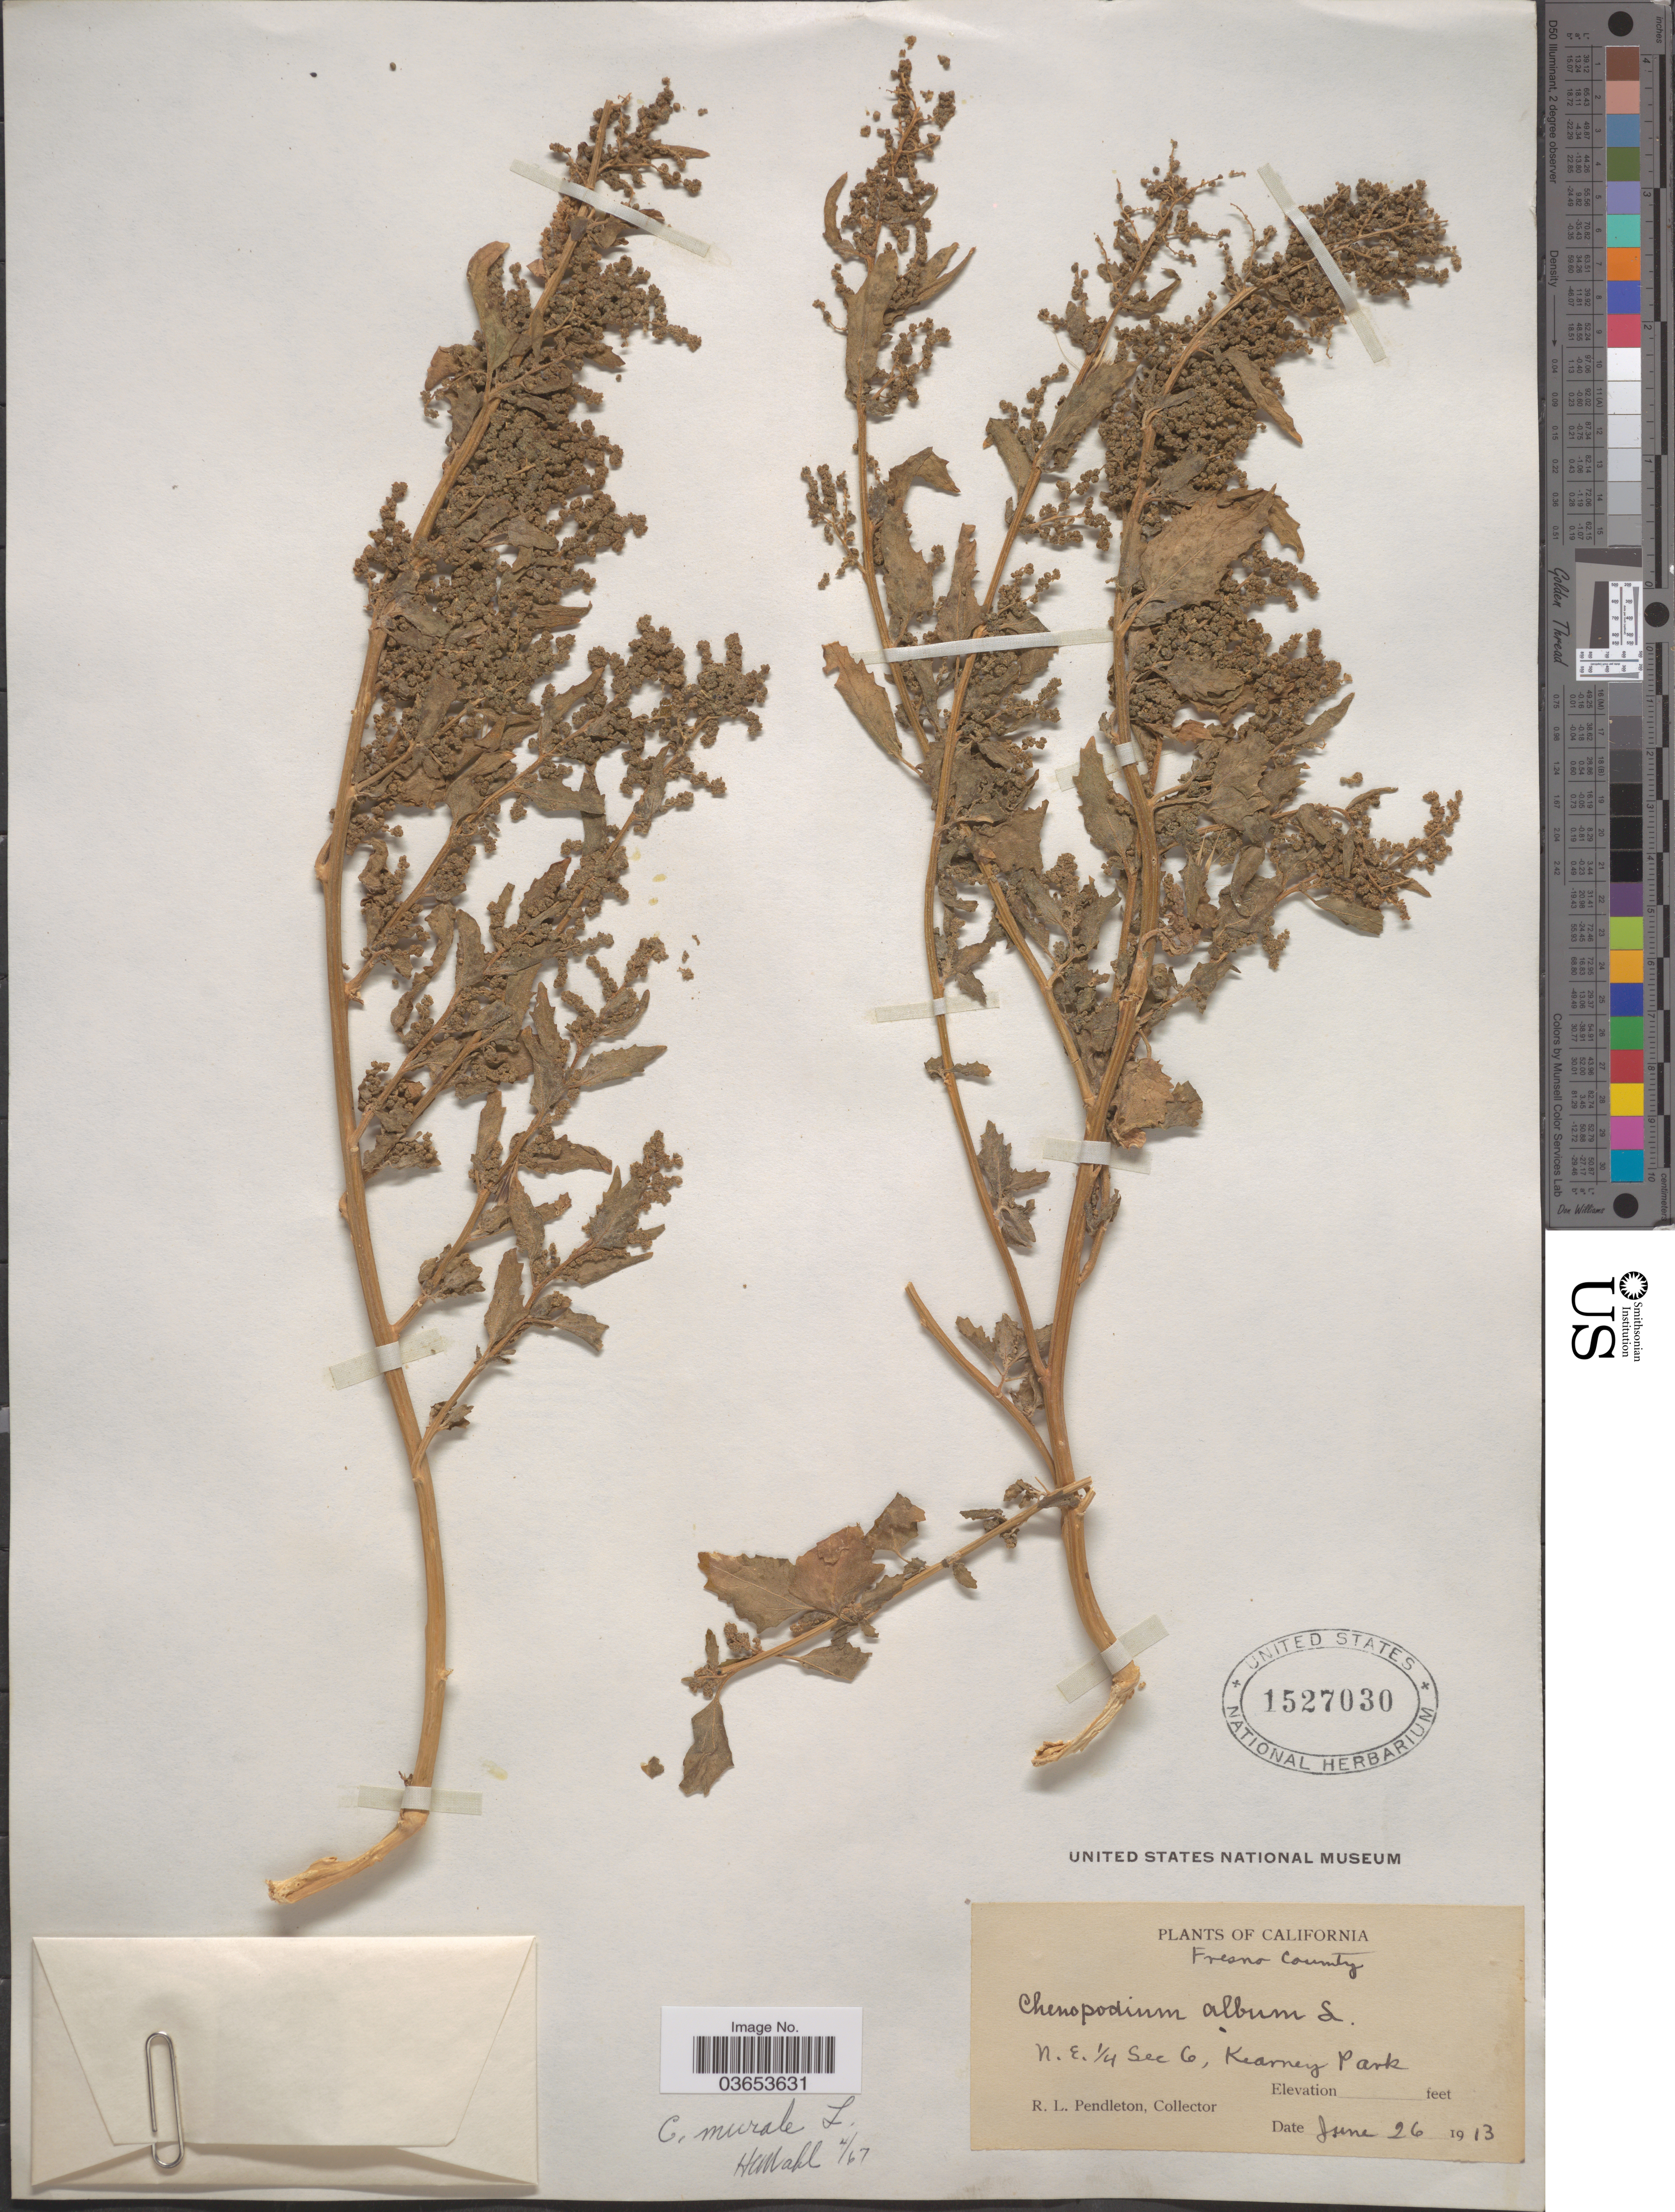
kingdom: Plantae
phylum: Tracheophyta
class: Magnoliopsida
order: Caryophyllales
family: Amaranthaceae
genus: Chenopodium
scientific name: Chenopodium murale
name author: L.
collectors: R. Pendleton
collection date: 1913-06-26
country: United States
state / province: California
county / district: Fresno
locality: Fresno County. N.E. ¼ Sec 6, Kearney Park.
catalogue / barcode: US 1527030